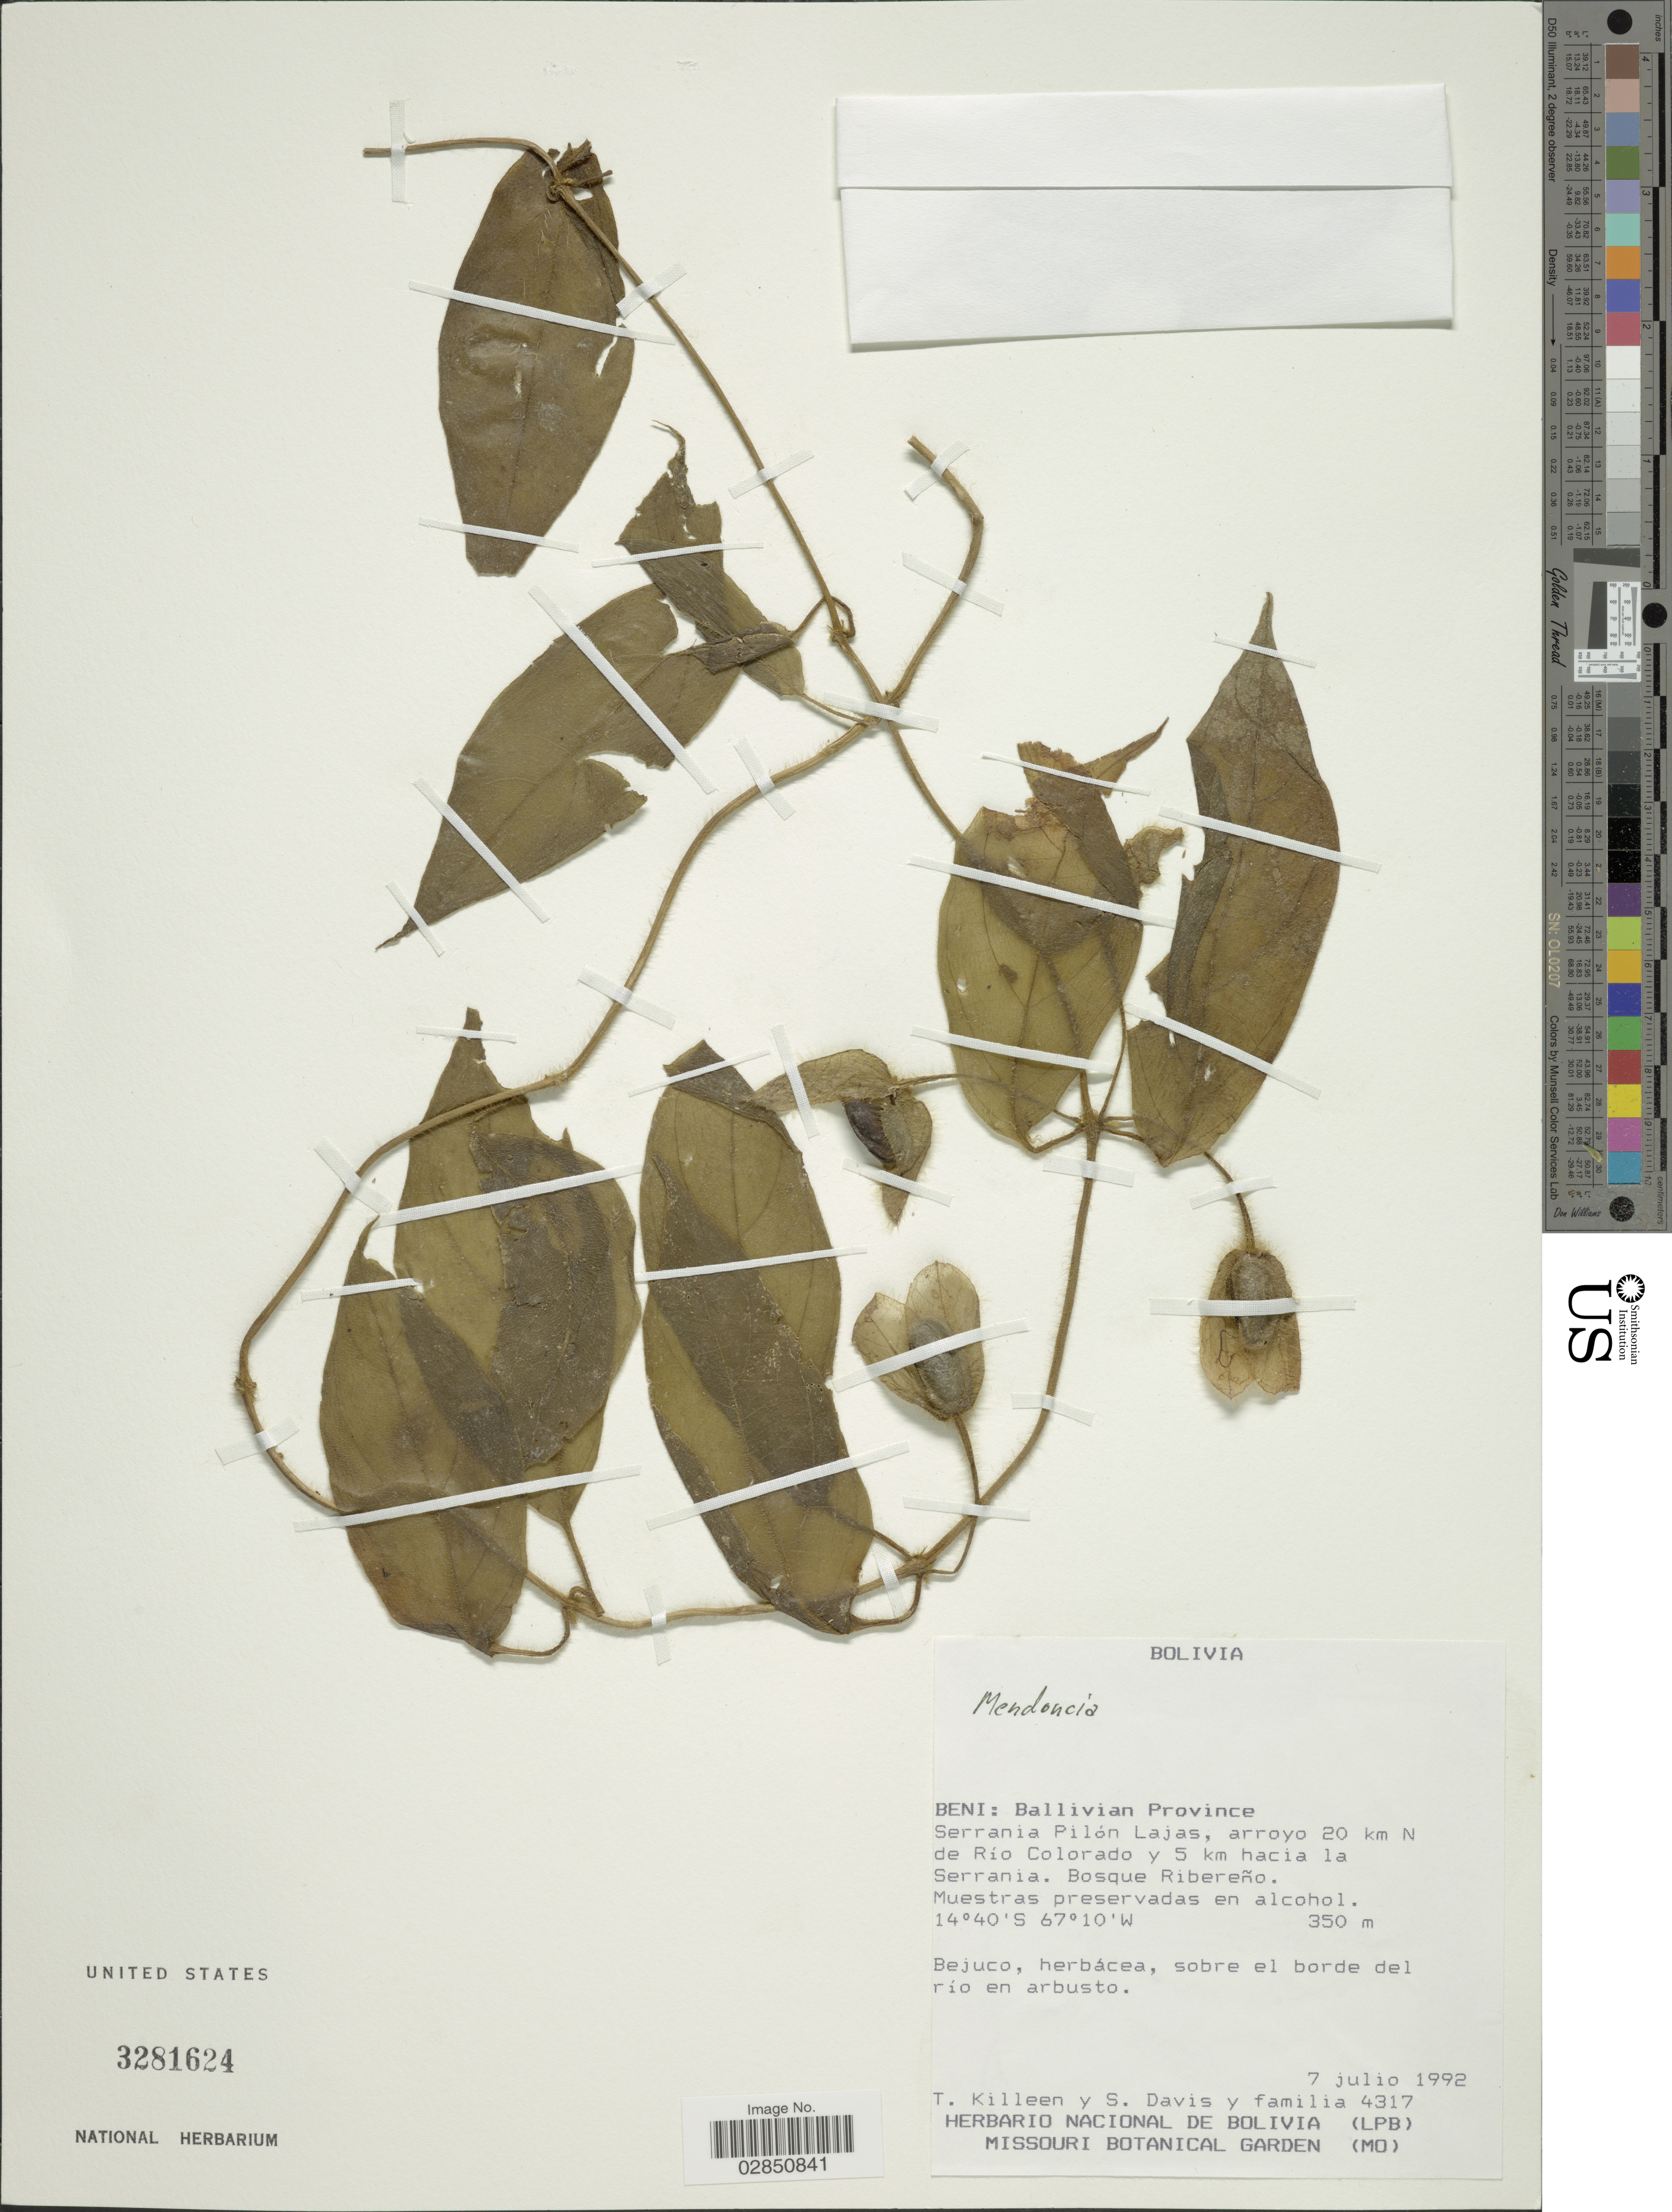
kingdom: Plantae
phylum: Tracheophyta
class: Magnoliopsida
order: Lamiales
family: Acanthaceae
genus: Mendoncia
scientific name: Mendoncia bivalvis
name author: (L. f.) Merr.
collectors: T. J. Killeen, S. Davis & et al.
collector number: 4317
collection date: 1992-07-07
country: Bolivia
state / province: Beni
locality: Ballivian Province. Serrania Pilón Lajas, arroyo 20 km N de Río Colorado y 5 km hacia la Serrania.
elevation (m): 350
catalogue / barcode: US 3281624